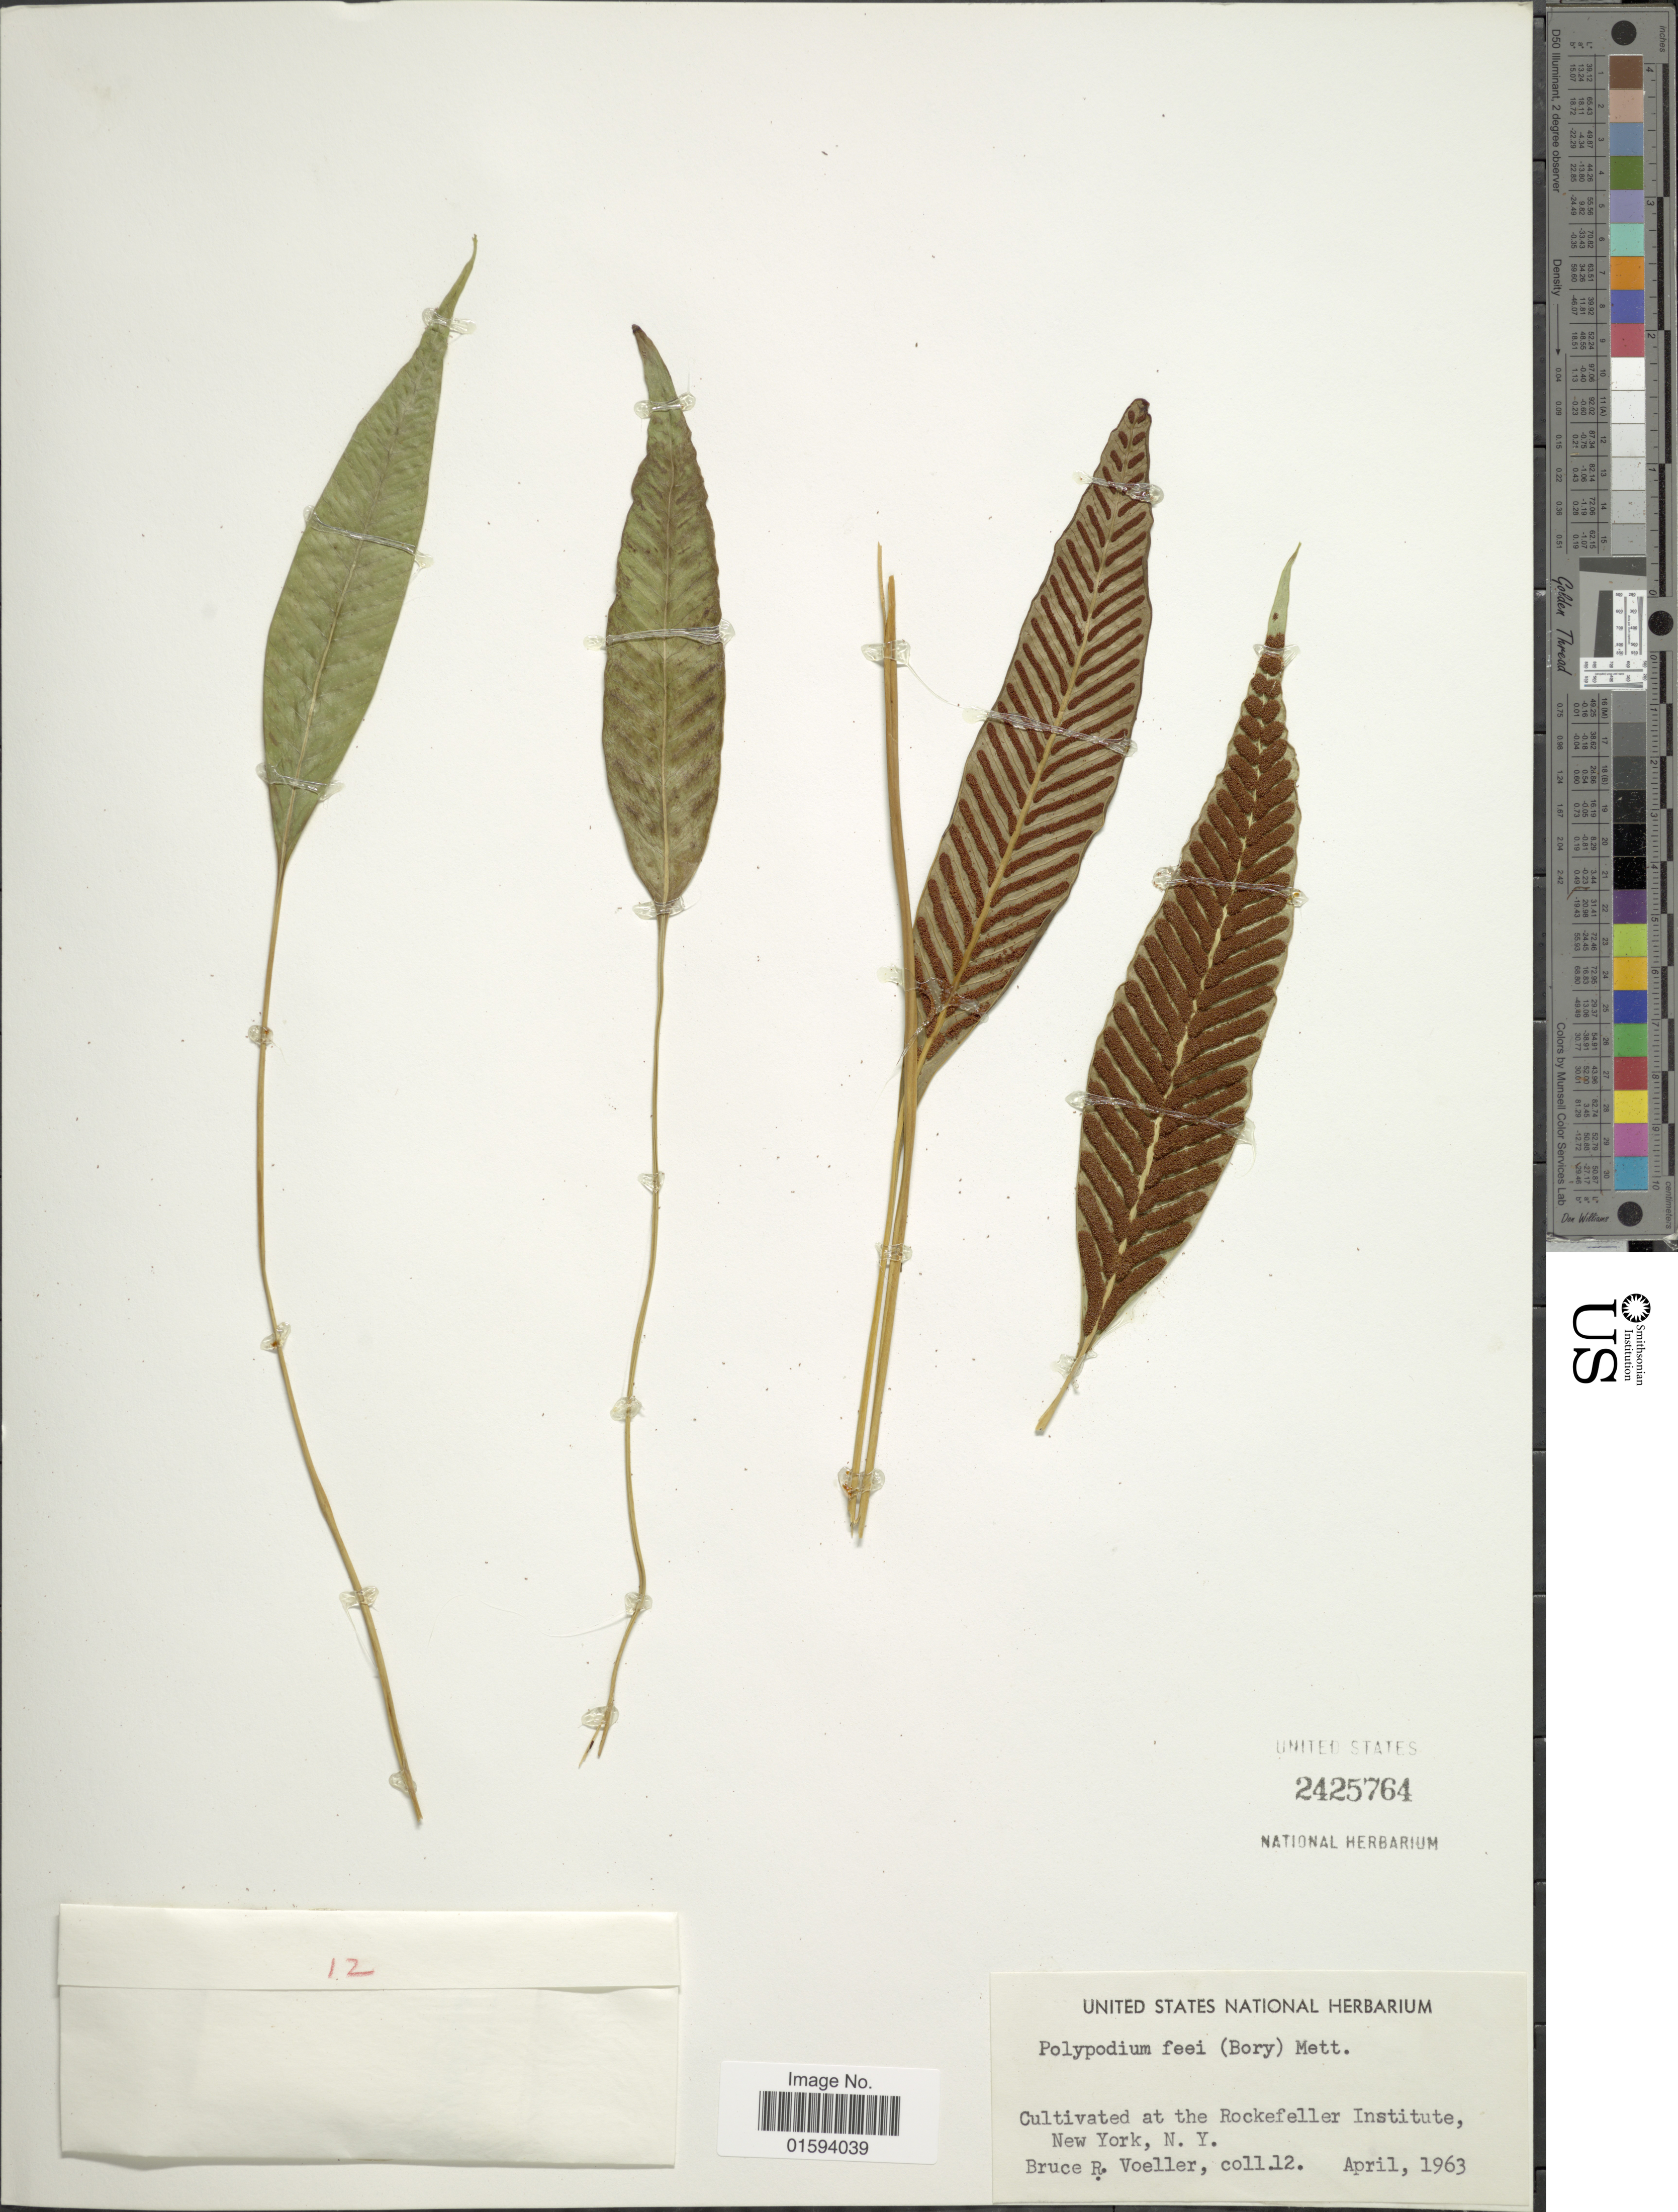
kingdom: Plantae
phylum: Tracheophyta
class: Polypodiopsida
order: Polypodiales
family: Polypodiaceae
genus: Polypodium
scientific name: Polypodium feei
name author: E. Fourn.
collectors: B. Voeller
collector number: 12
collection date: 1963-04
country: United States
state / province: New York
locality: Cultivated at the Rockefeller Institute, New York, N.Y.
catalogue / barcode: US 2425764